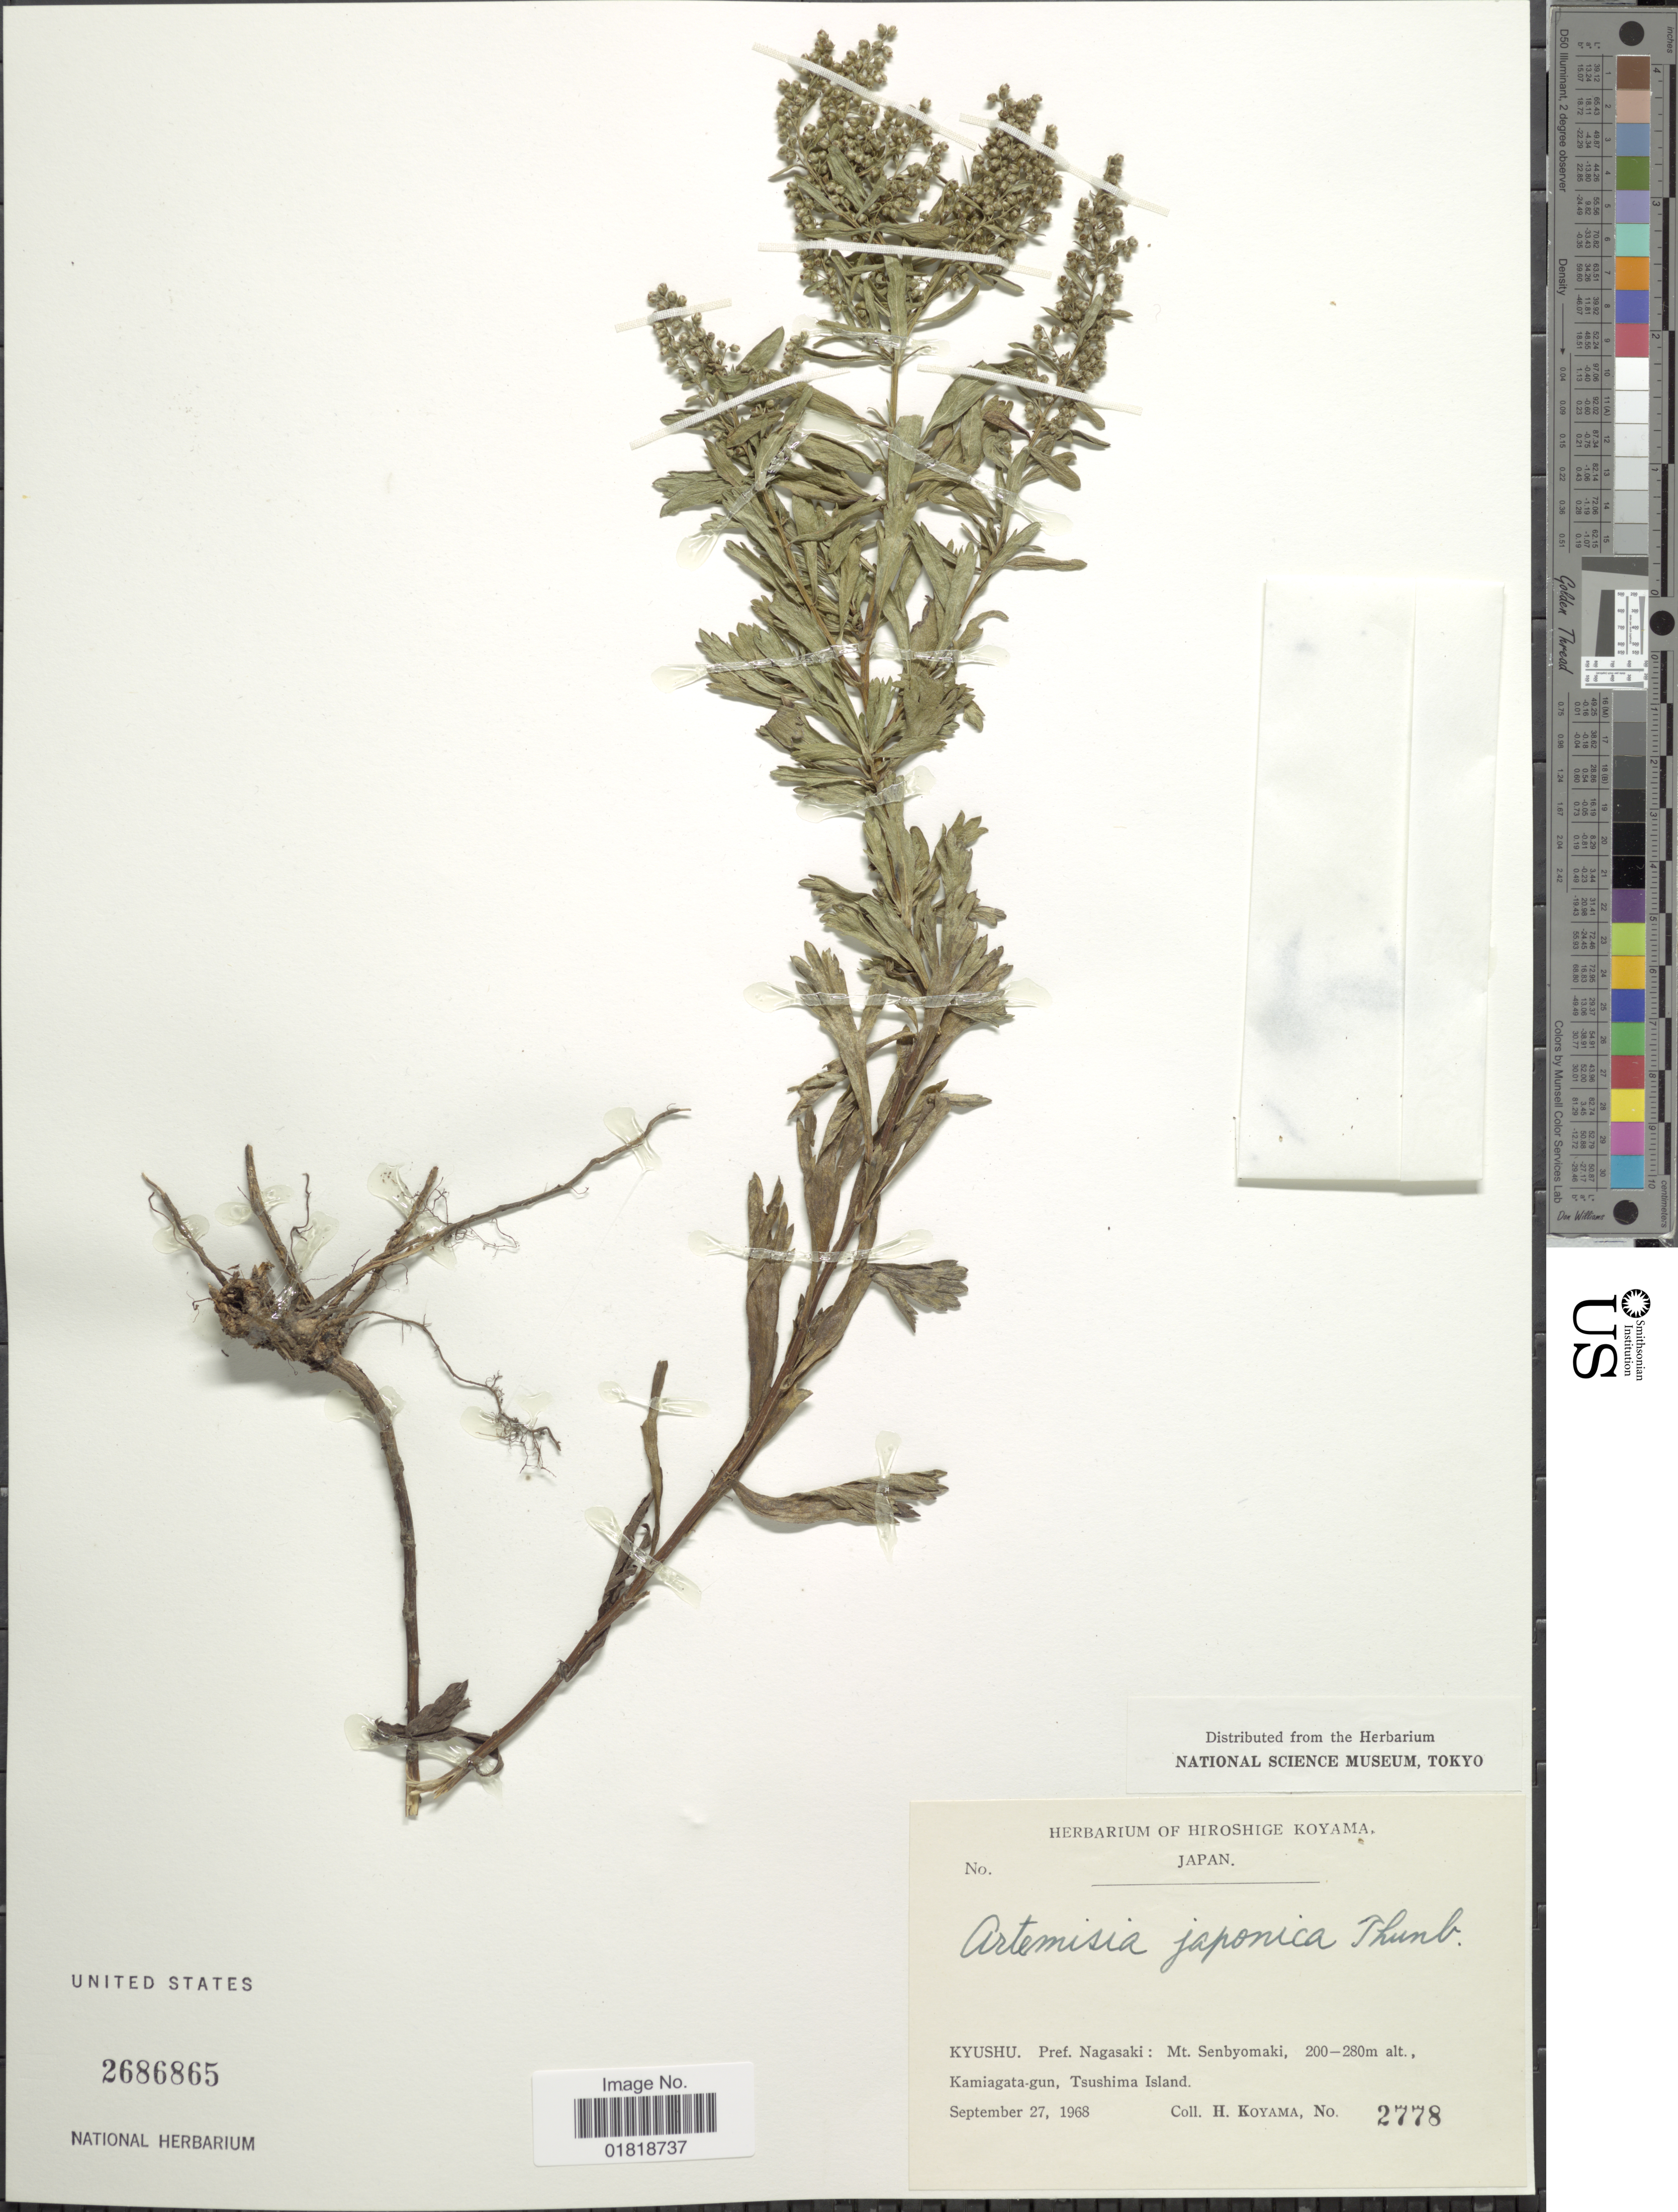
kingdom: Plantae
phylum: Tracheophyta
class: Magnoliopsida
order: Asterales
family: Asteraceae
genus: Artemisia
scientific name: Artemisia japonica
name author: Thunb.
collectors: H. Koyama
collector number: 2778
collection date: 1968-09-27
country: Japan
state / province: Nagasaki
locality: Kyushu, Mt. Senbyomaki, Kamiagata-gun, Tsushima Island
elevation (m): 200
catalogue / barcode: US 2686865